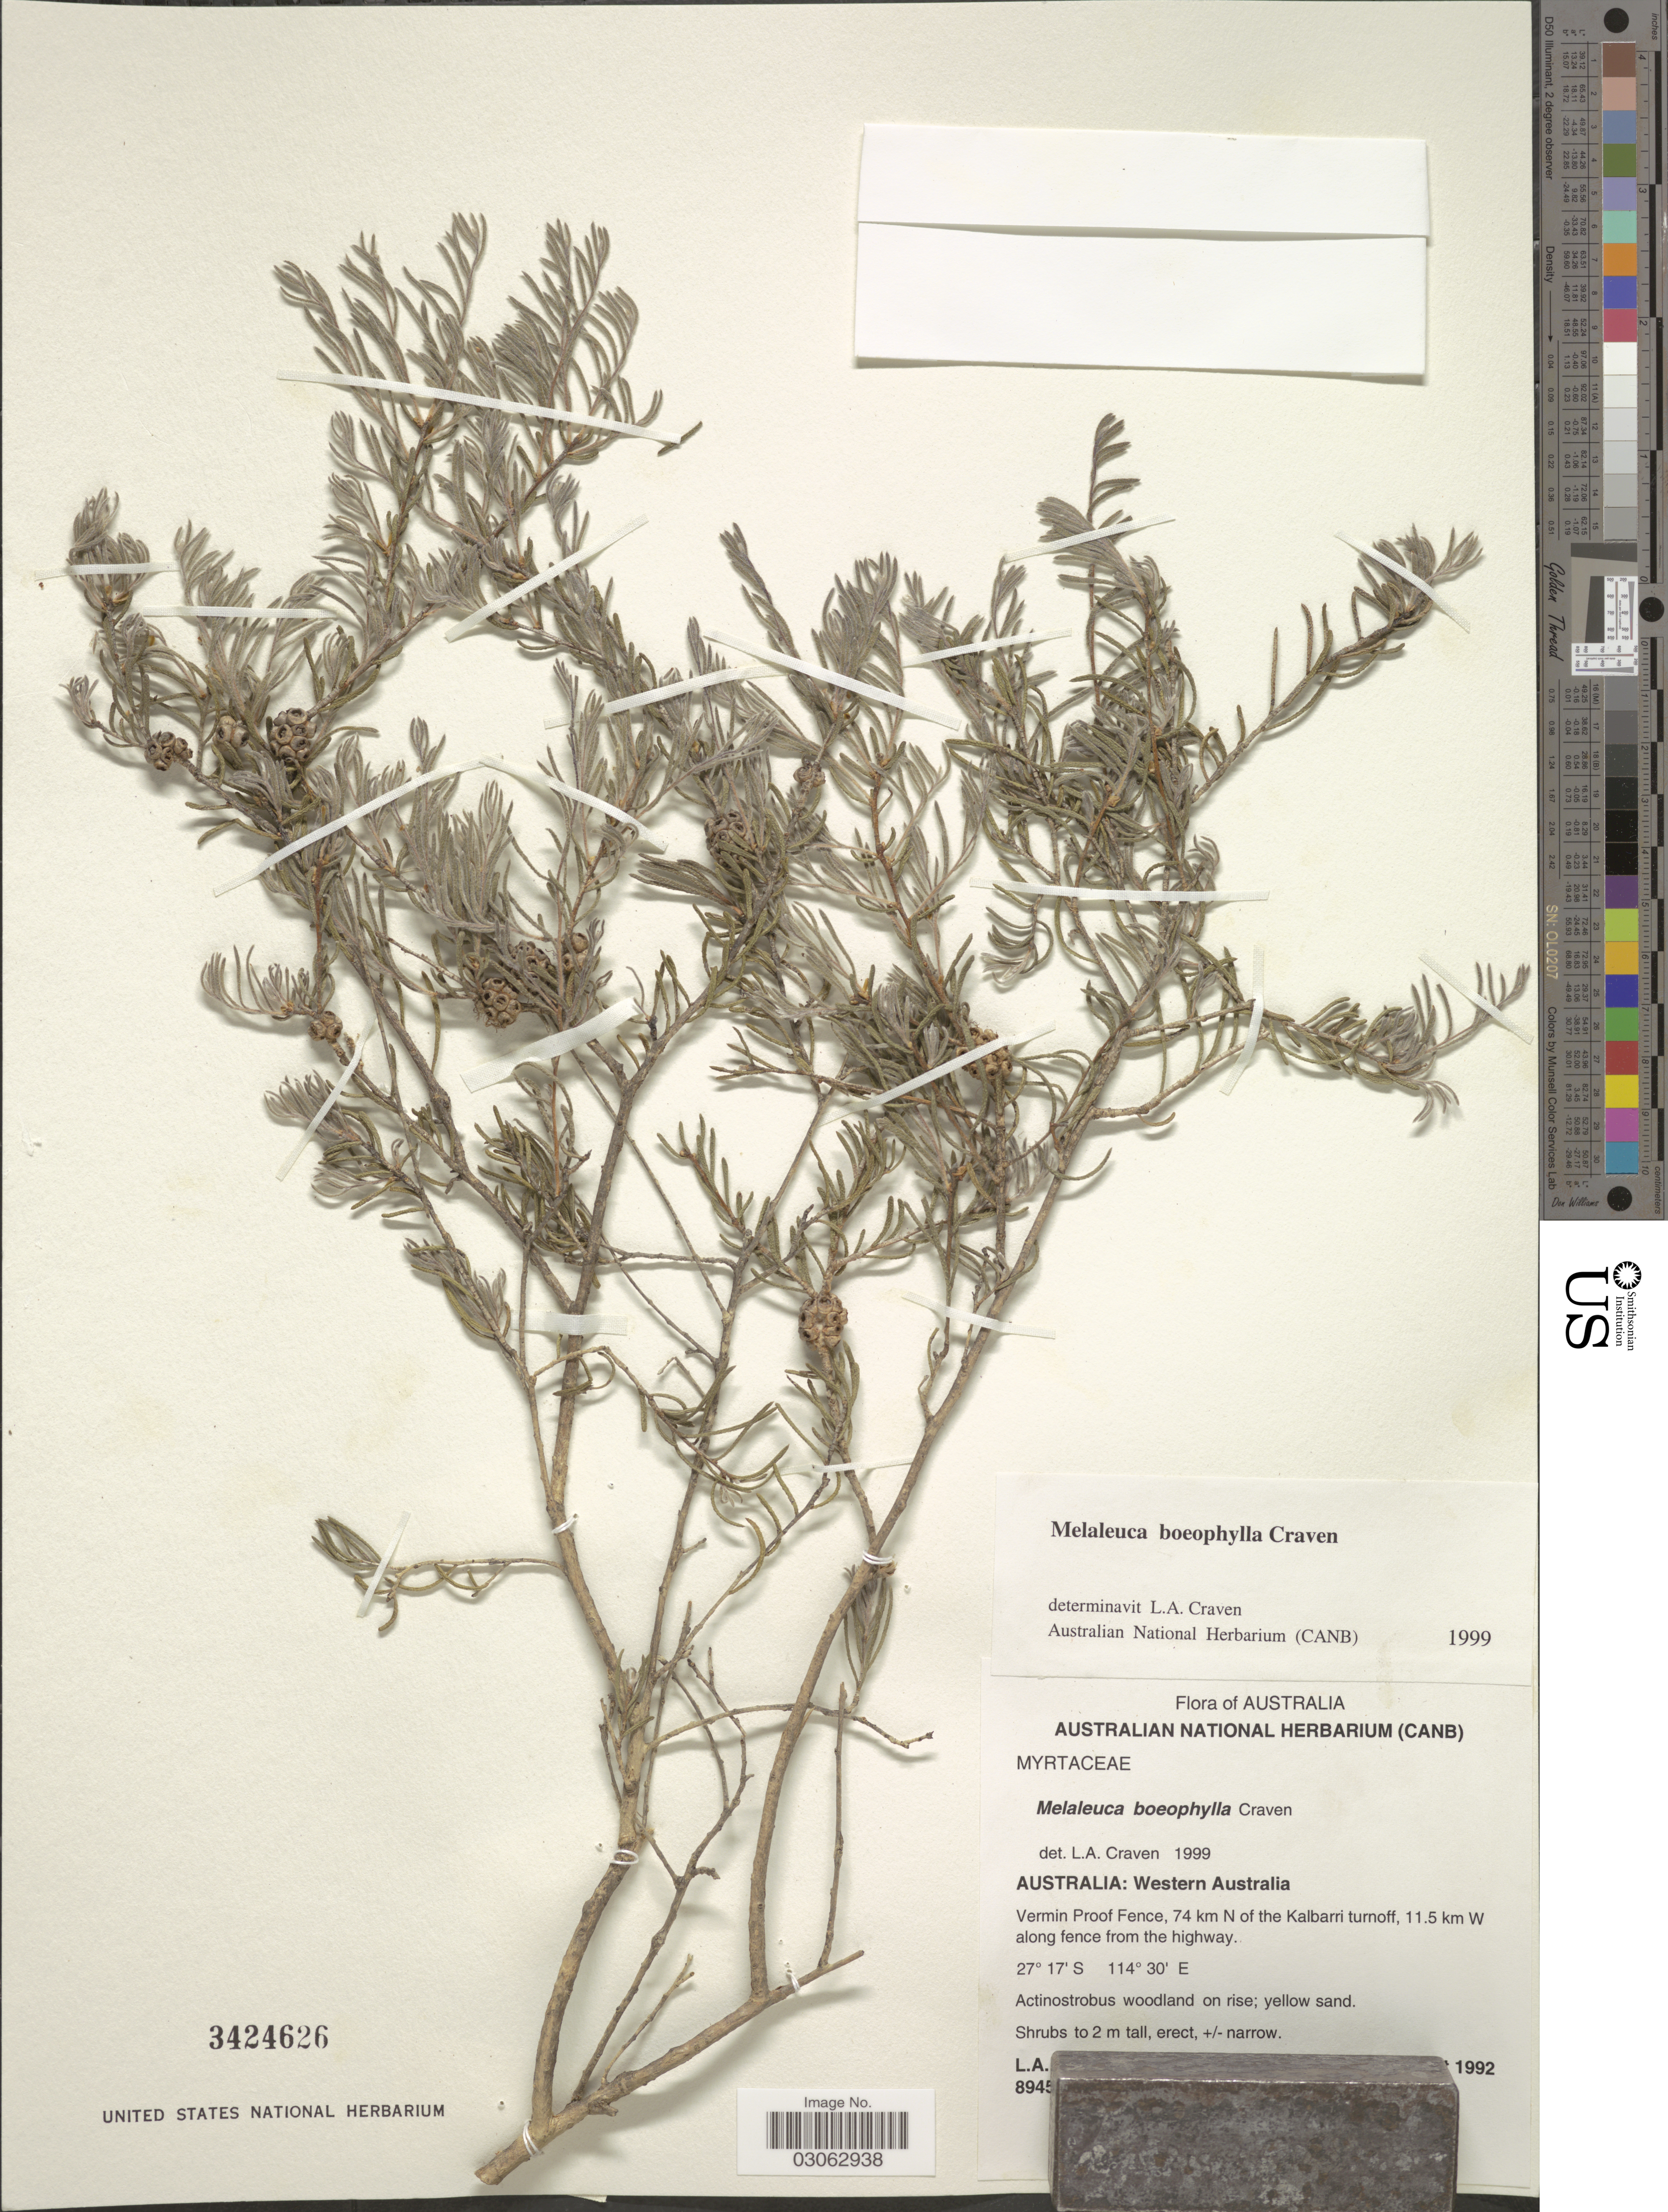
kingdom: Plantae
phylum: Tracheophyta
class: Magnoliopsida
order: Myrtales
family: Myrtaceae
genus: Melaleuca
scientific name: Melaleuca boeophylla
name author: Craven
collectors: L. A. Craven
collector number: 8945!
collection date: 1992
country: Australia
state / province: Western Australia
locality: Vermin Proof Fence, 74 km N of the Kalbarri turnoff, 11.5 km W along fence from the highway.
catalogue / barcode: US 3424626